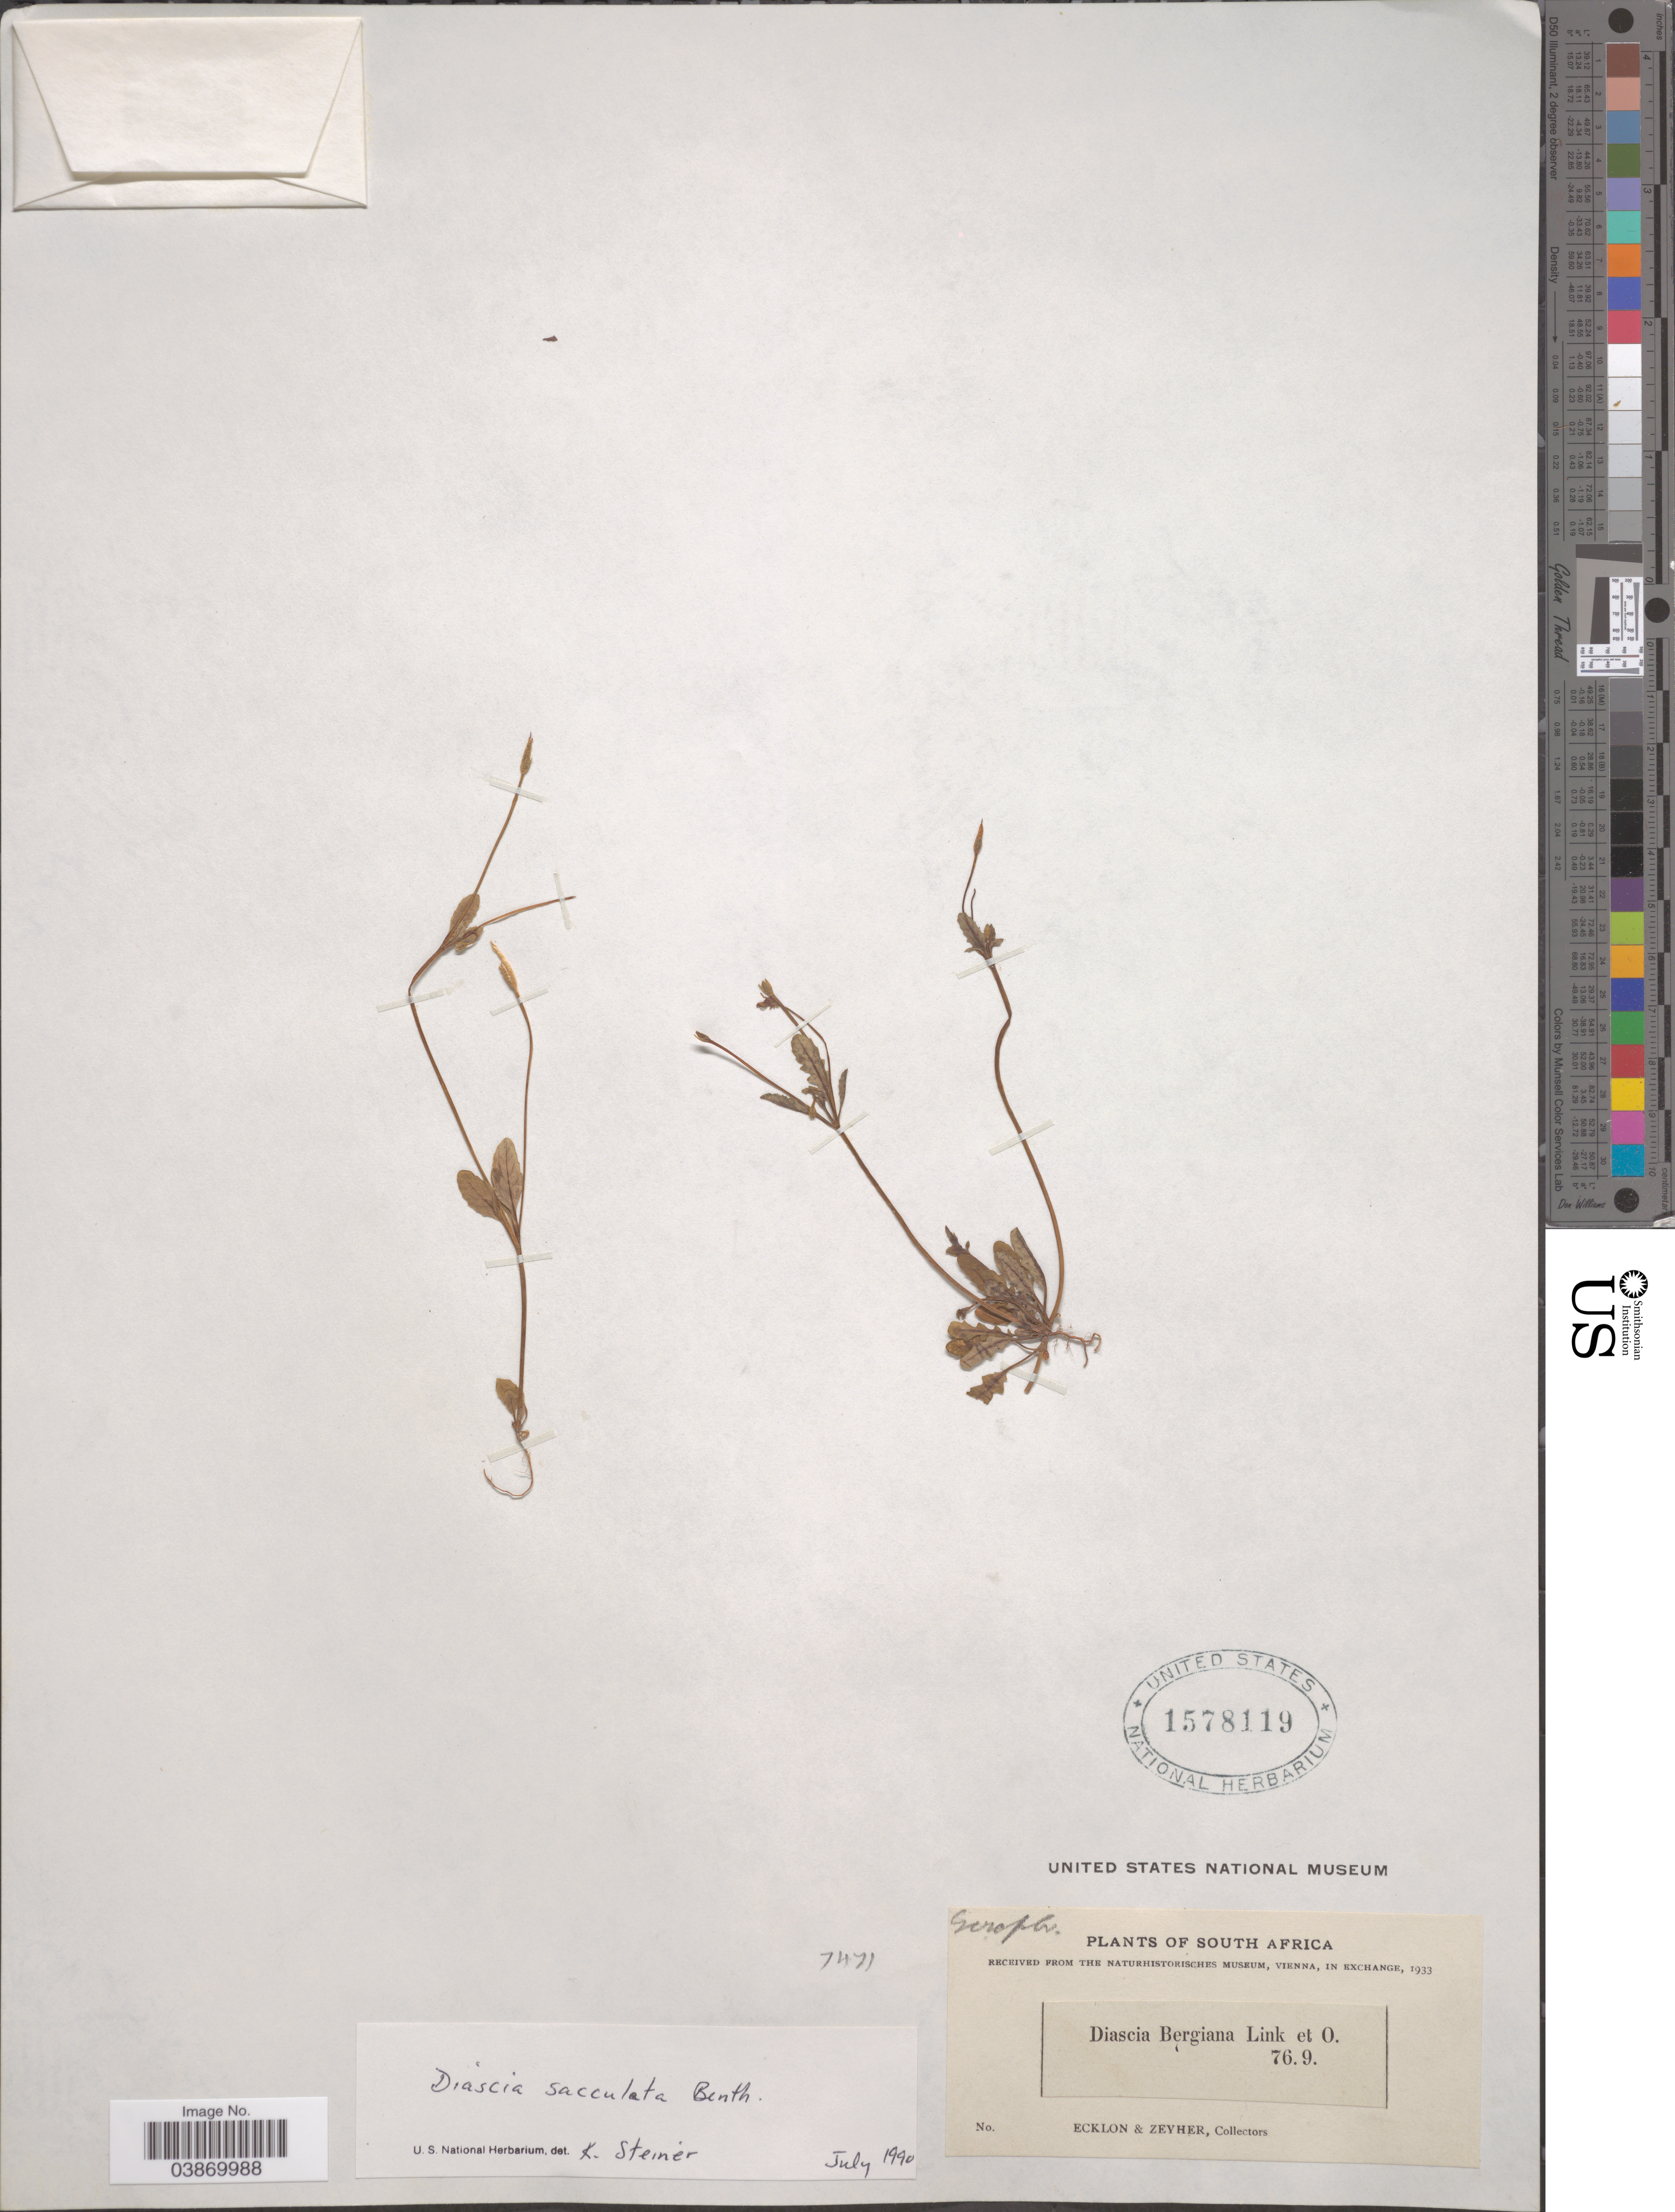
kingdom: Plantae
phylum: Tracheophyta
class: Magnoliopsida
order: Lamiales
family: Scrophulariaceae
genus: Diascia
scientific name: Diascia sacculata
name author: Benth.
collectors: -. Ecklon & -. Zeyher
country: South Africa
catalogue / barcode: US 1578119